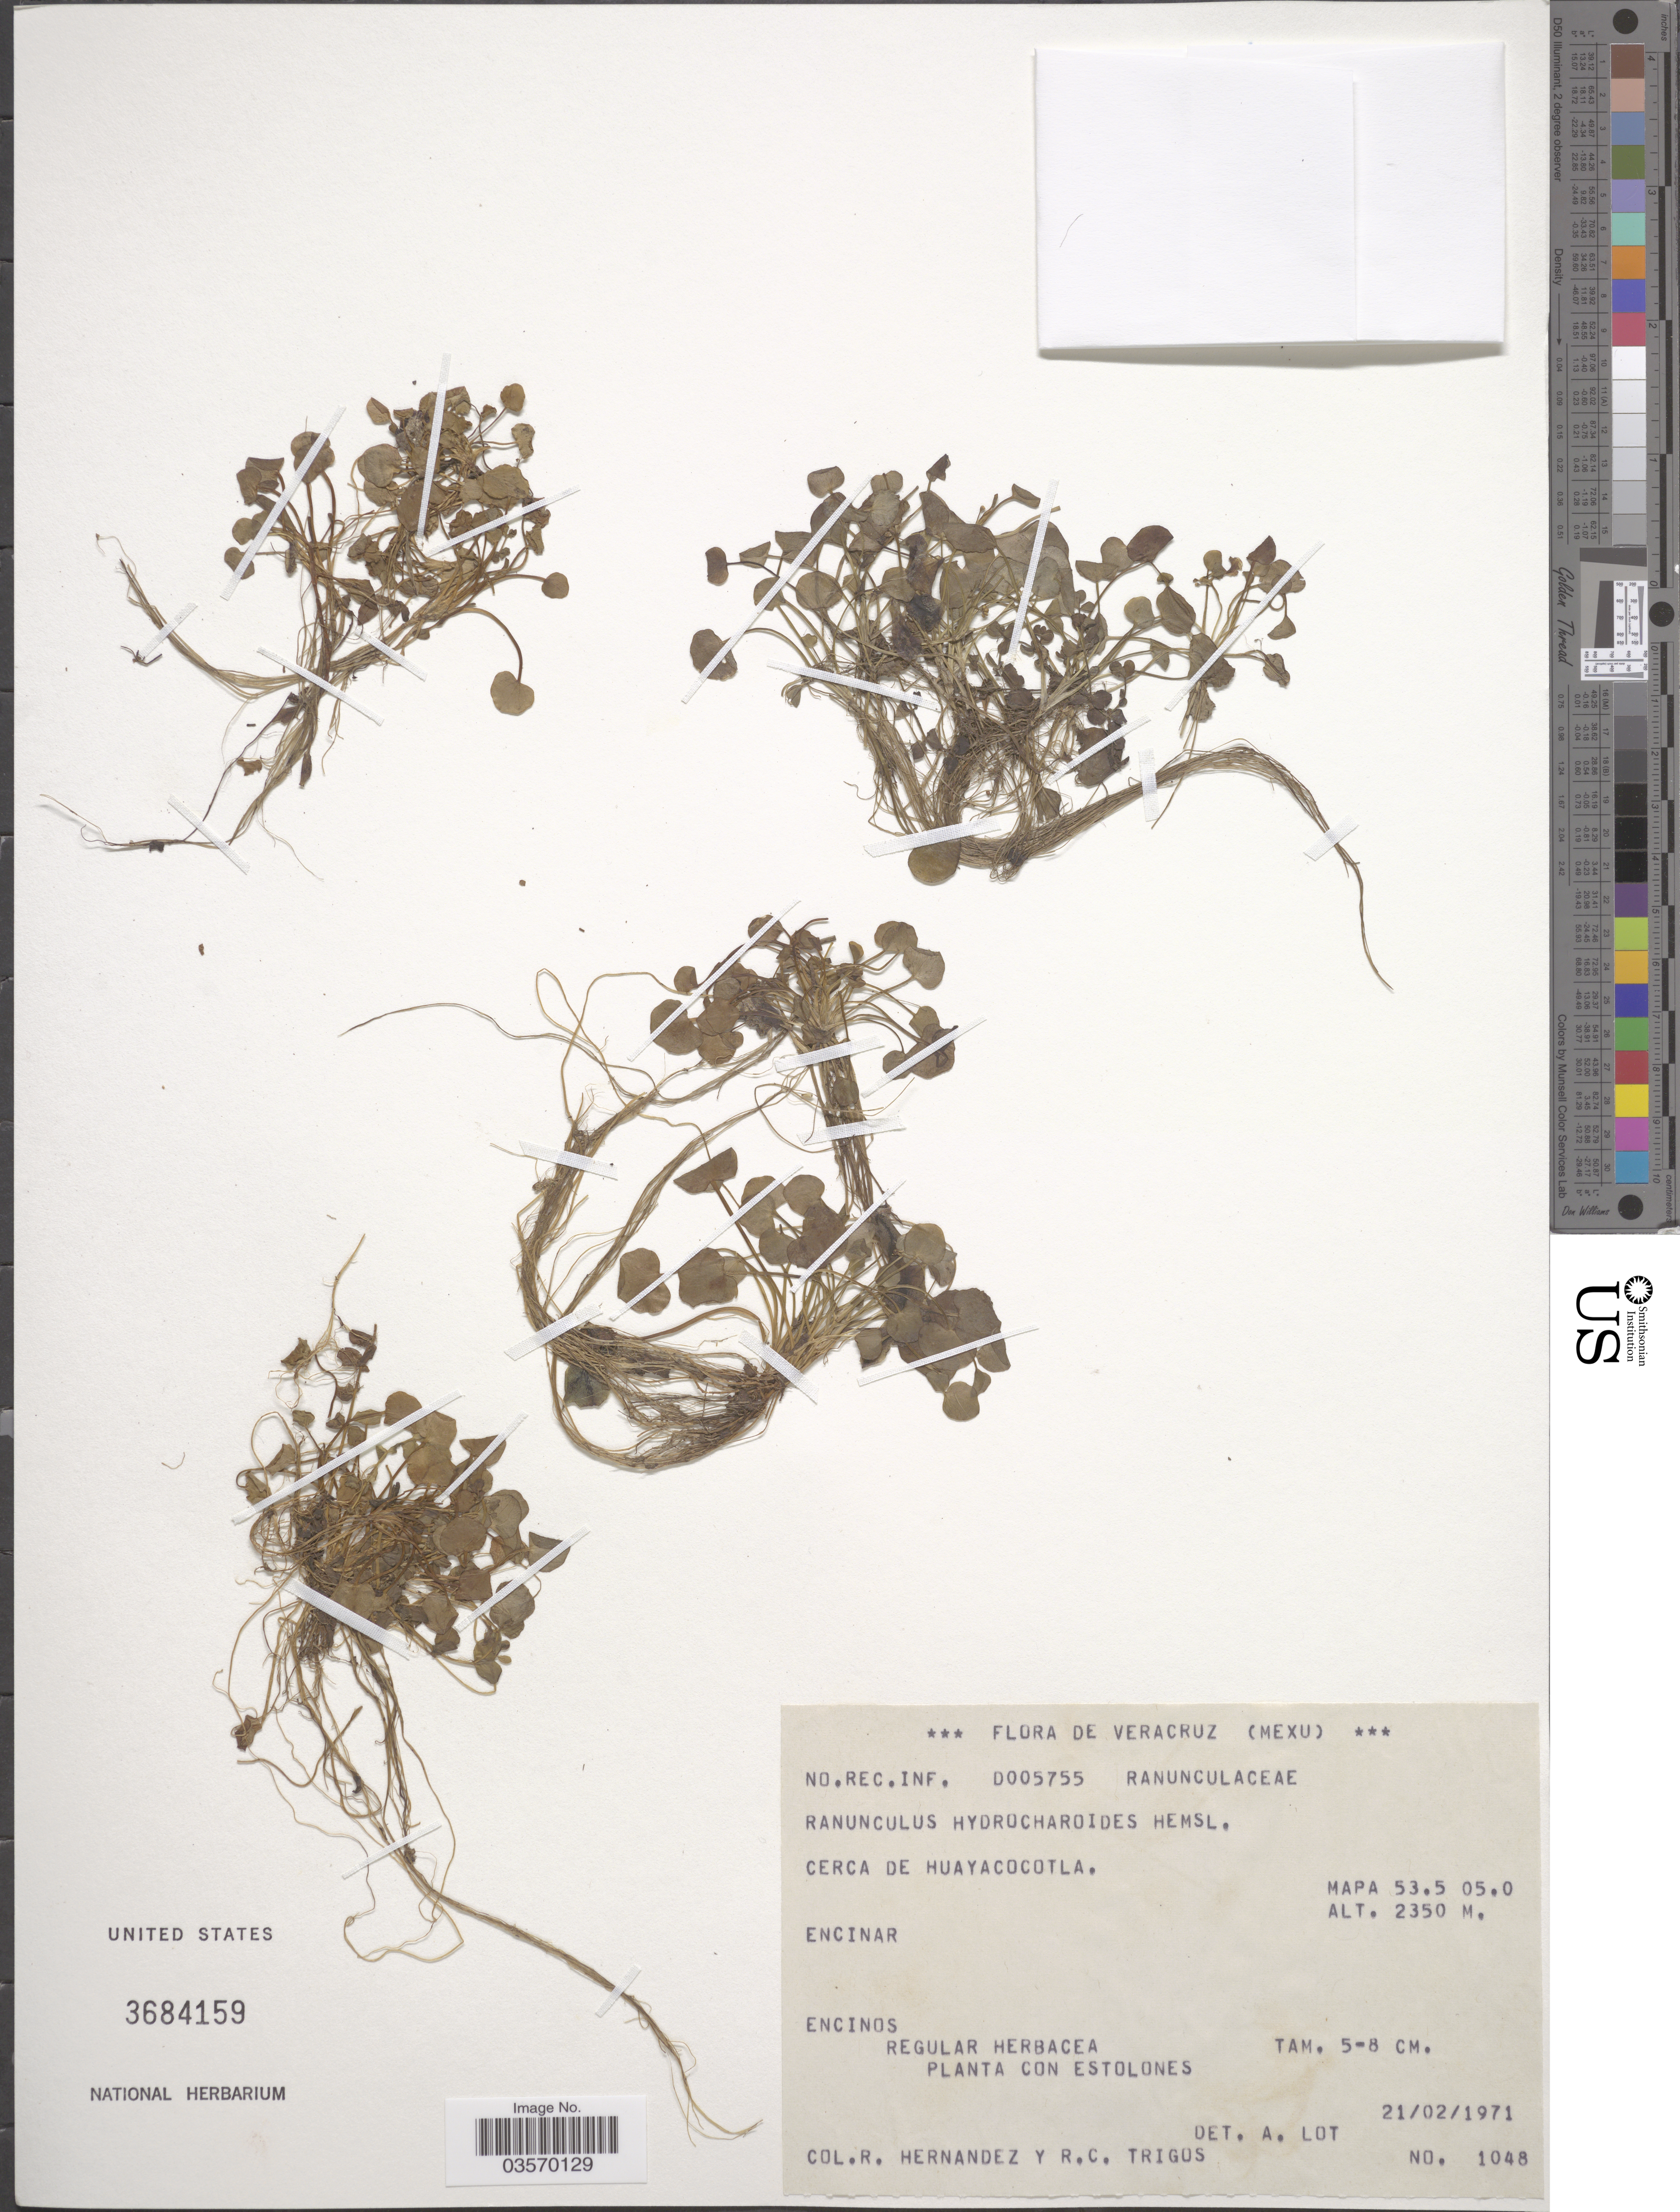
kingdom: Plantae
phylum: Tracheophyta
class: Magnoliopsida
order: Ranunculales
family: Ranunculaceae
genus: Ranunculus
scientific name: Ranunculus hydrocharoides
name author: A. Gray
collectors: R. Hernandez M. & R. Trigos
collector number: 1048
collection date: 1971-02-21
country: Mexico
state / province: Veracruz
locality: Veracruz. Cerca de Huayacocotla. Mapa 53.5 05.0.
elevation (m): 2350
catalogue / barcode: US 3684159